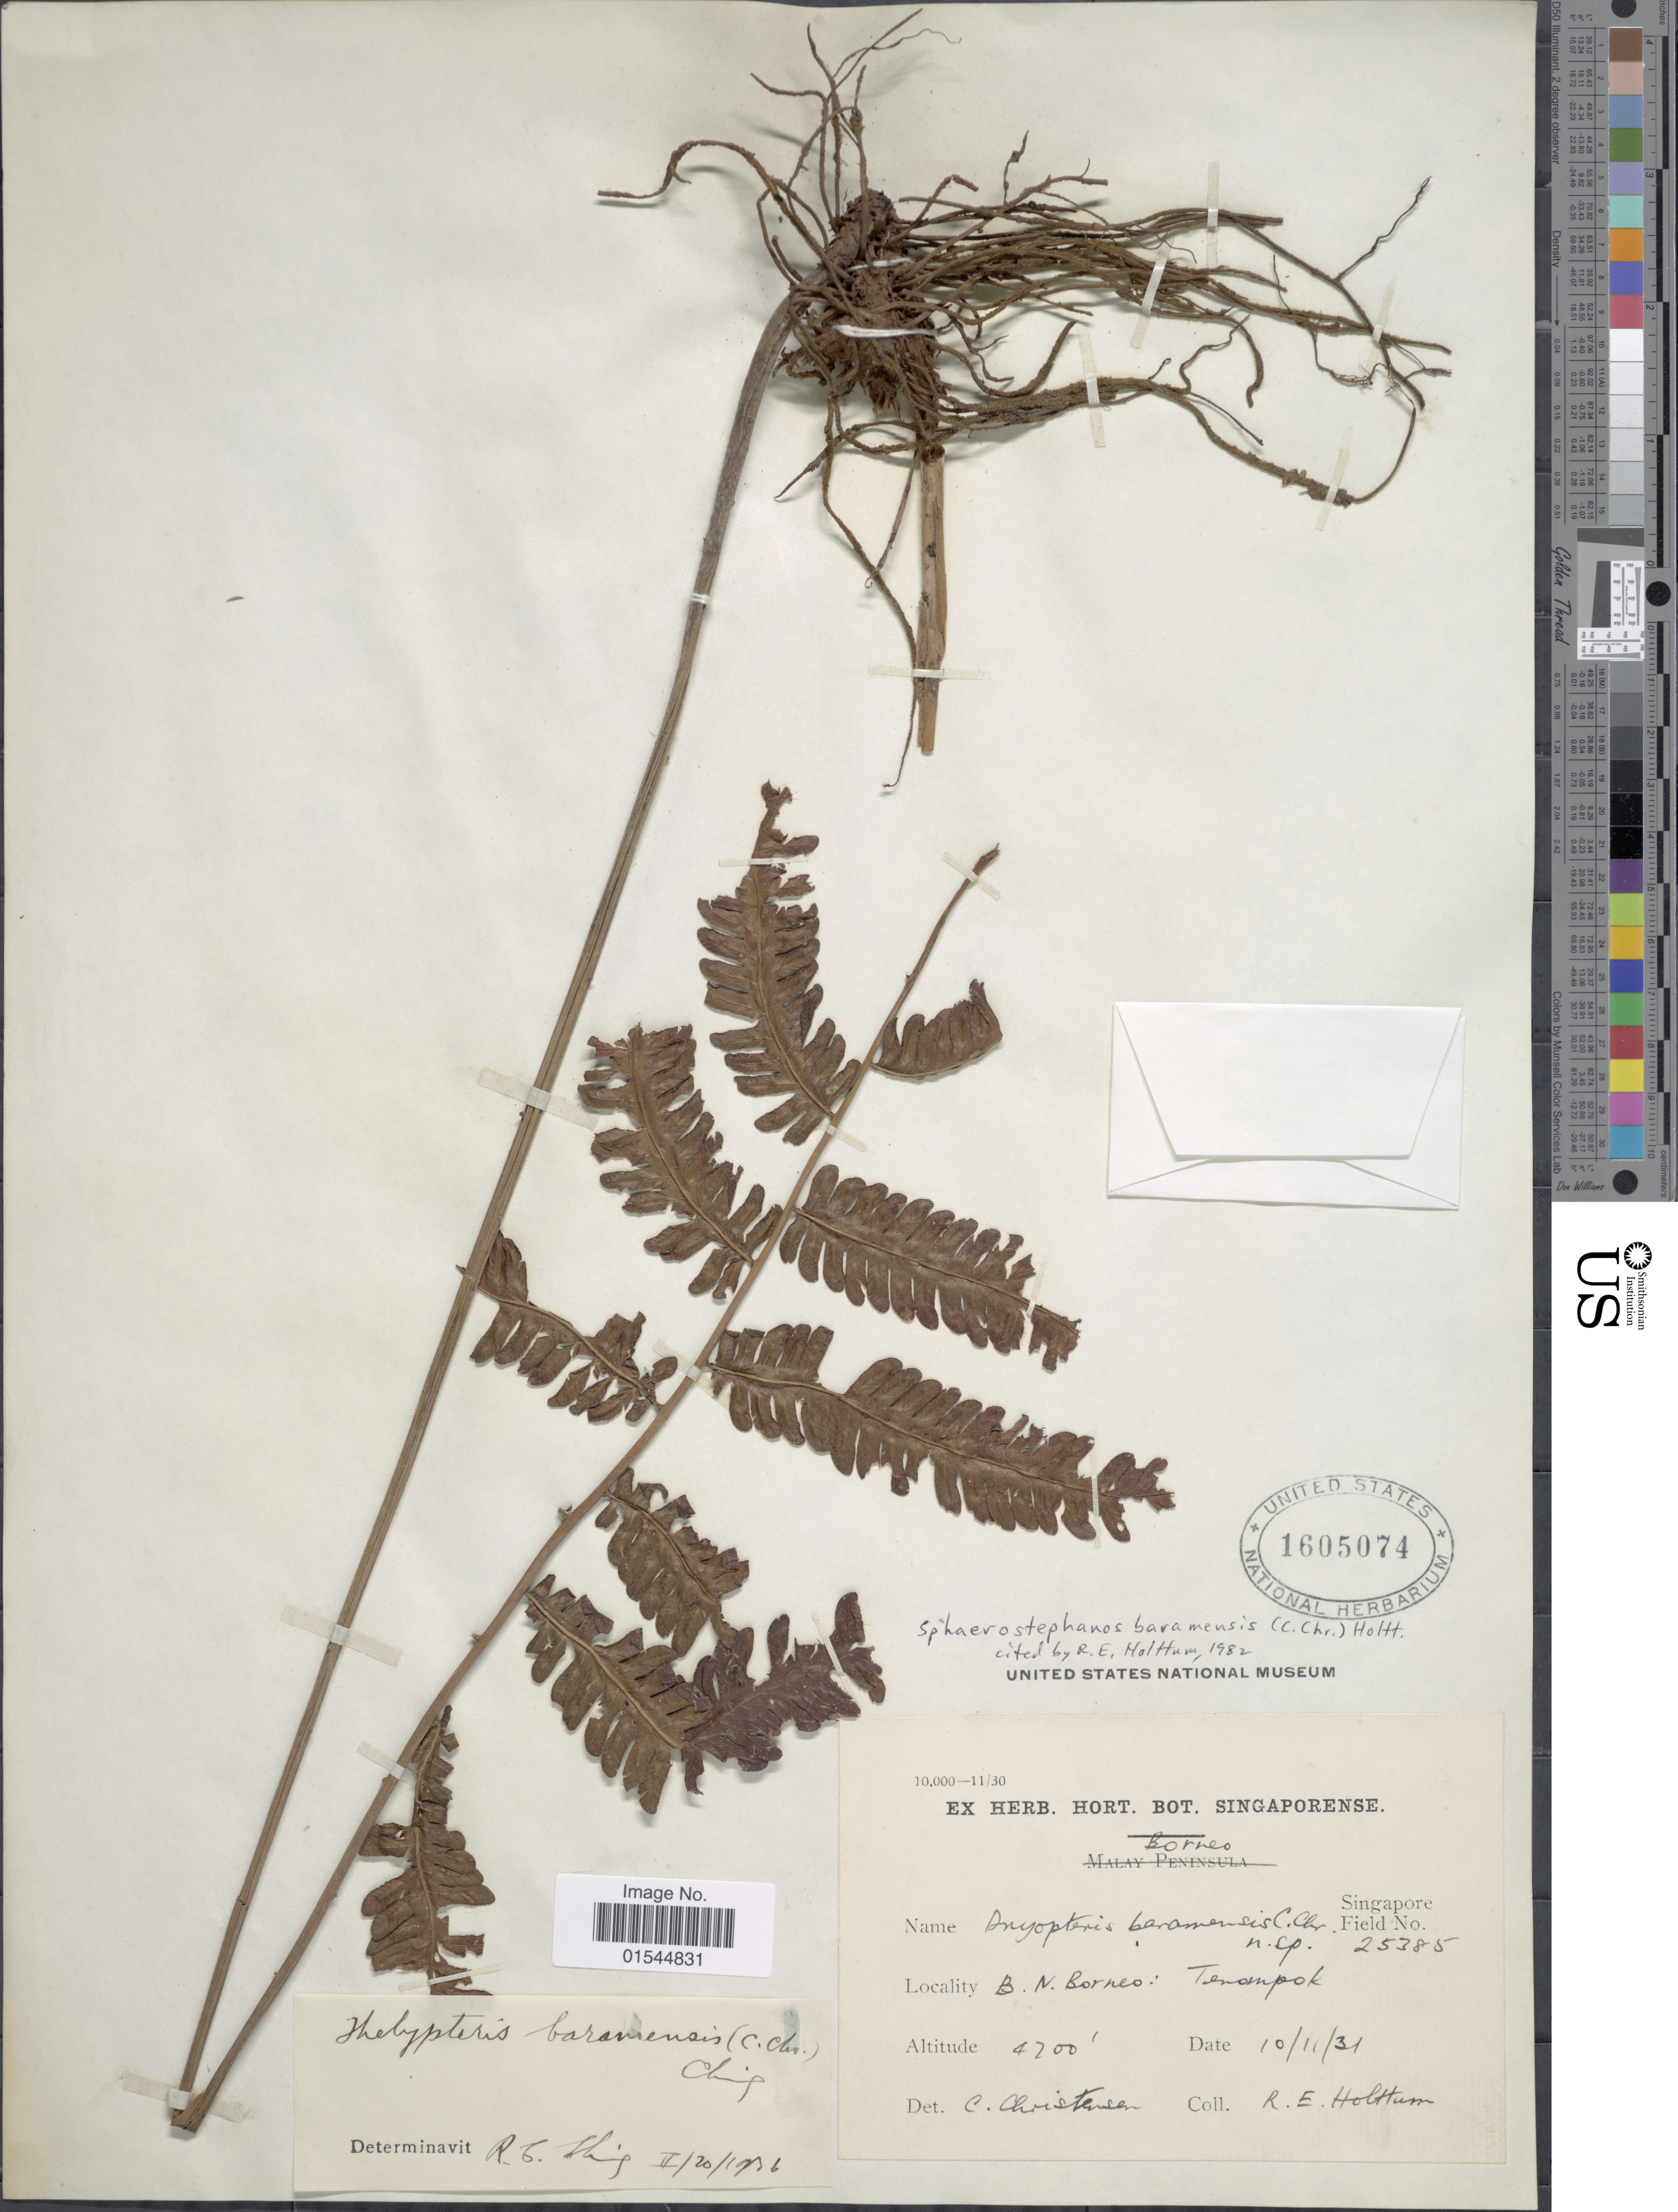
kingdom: Plantae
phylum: Tracheophyta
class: Polypodiopsida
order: Polypodiales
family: Thelypteridaceae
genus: Sphaerostephanos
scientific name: Sphaerostephanos baramensis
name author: (C. Chr.) Holttum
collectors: R. E. Holttum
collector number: Singapore Field No. 25385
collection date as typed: Transcribed d/m/y: 10/11/31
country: Malaysia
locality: Borneo, B. N. Borneo: Tenompok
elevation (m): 1433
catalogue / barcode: US 1605074